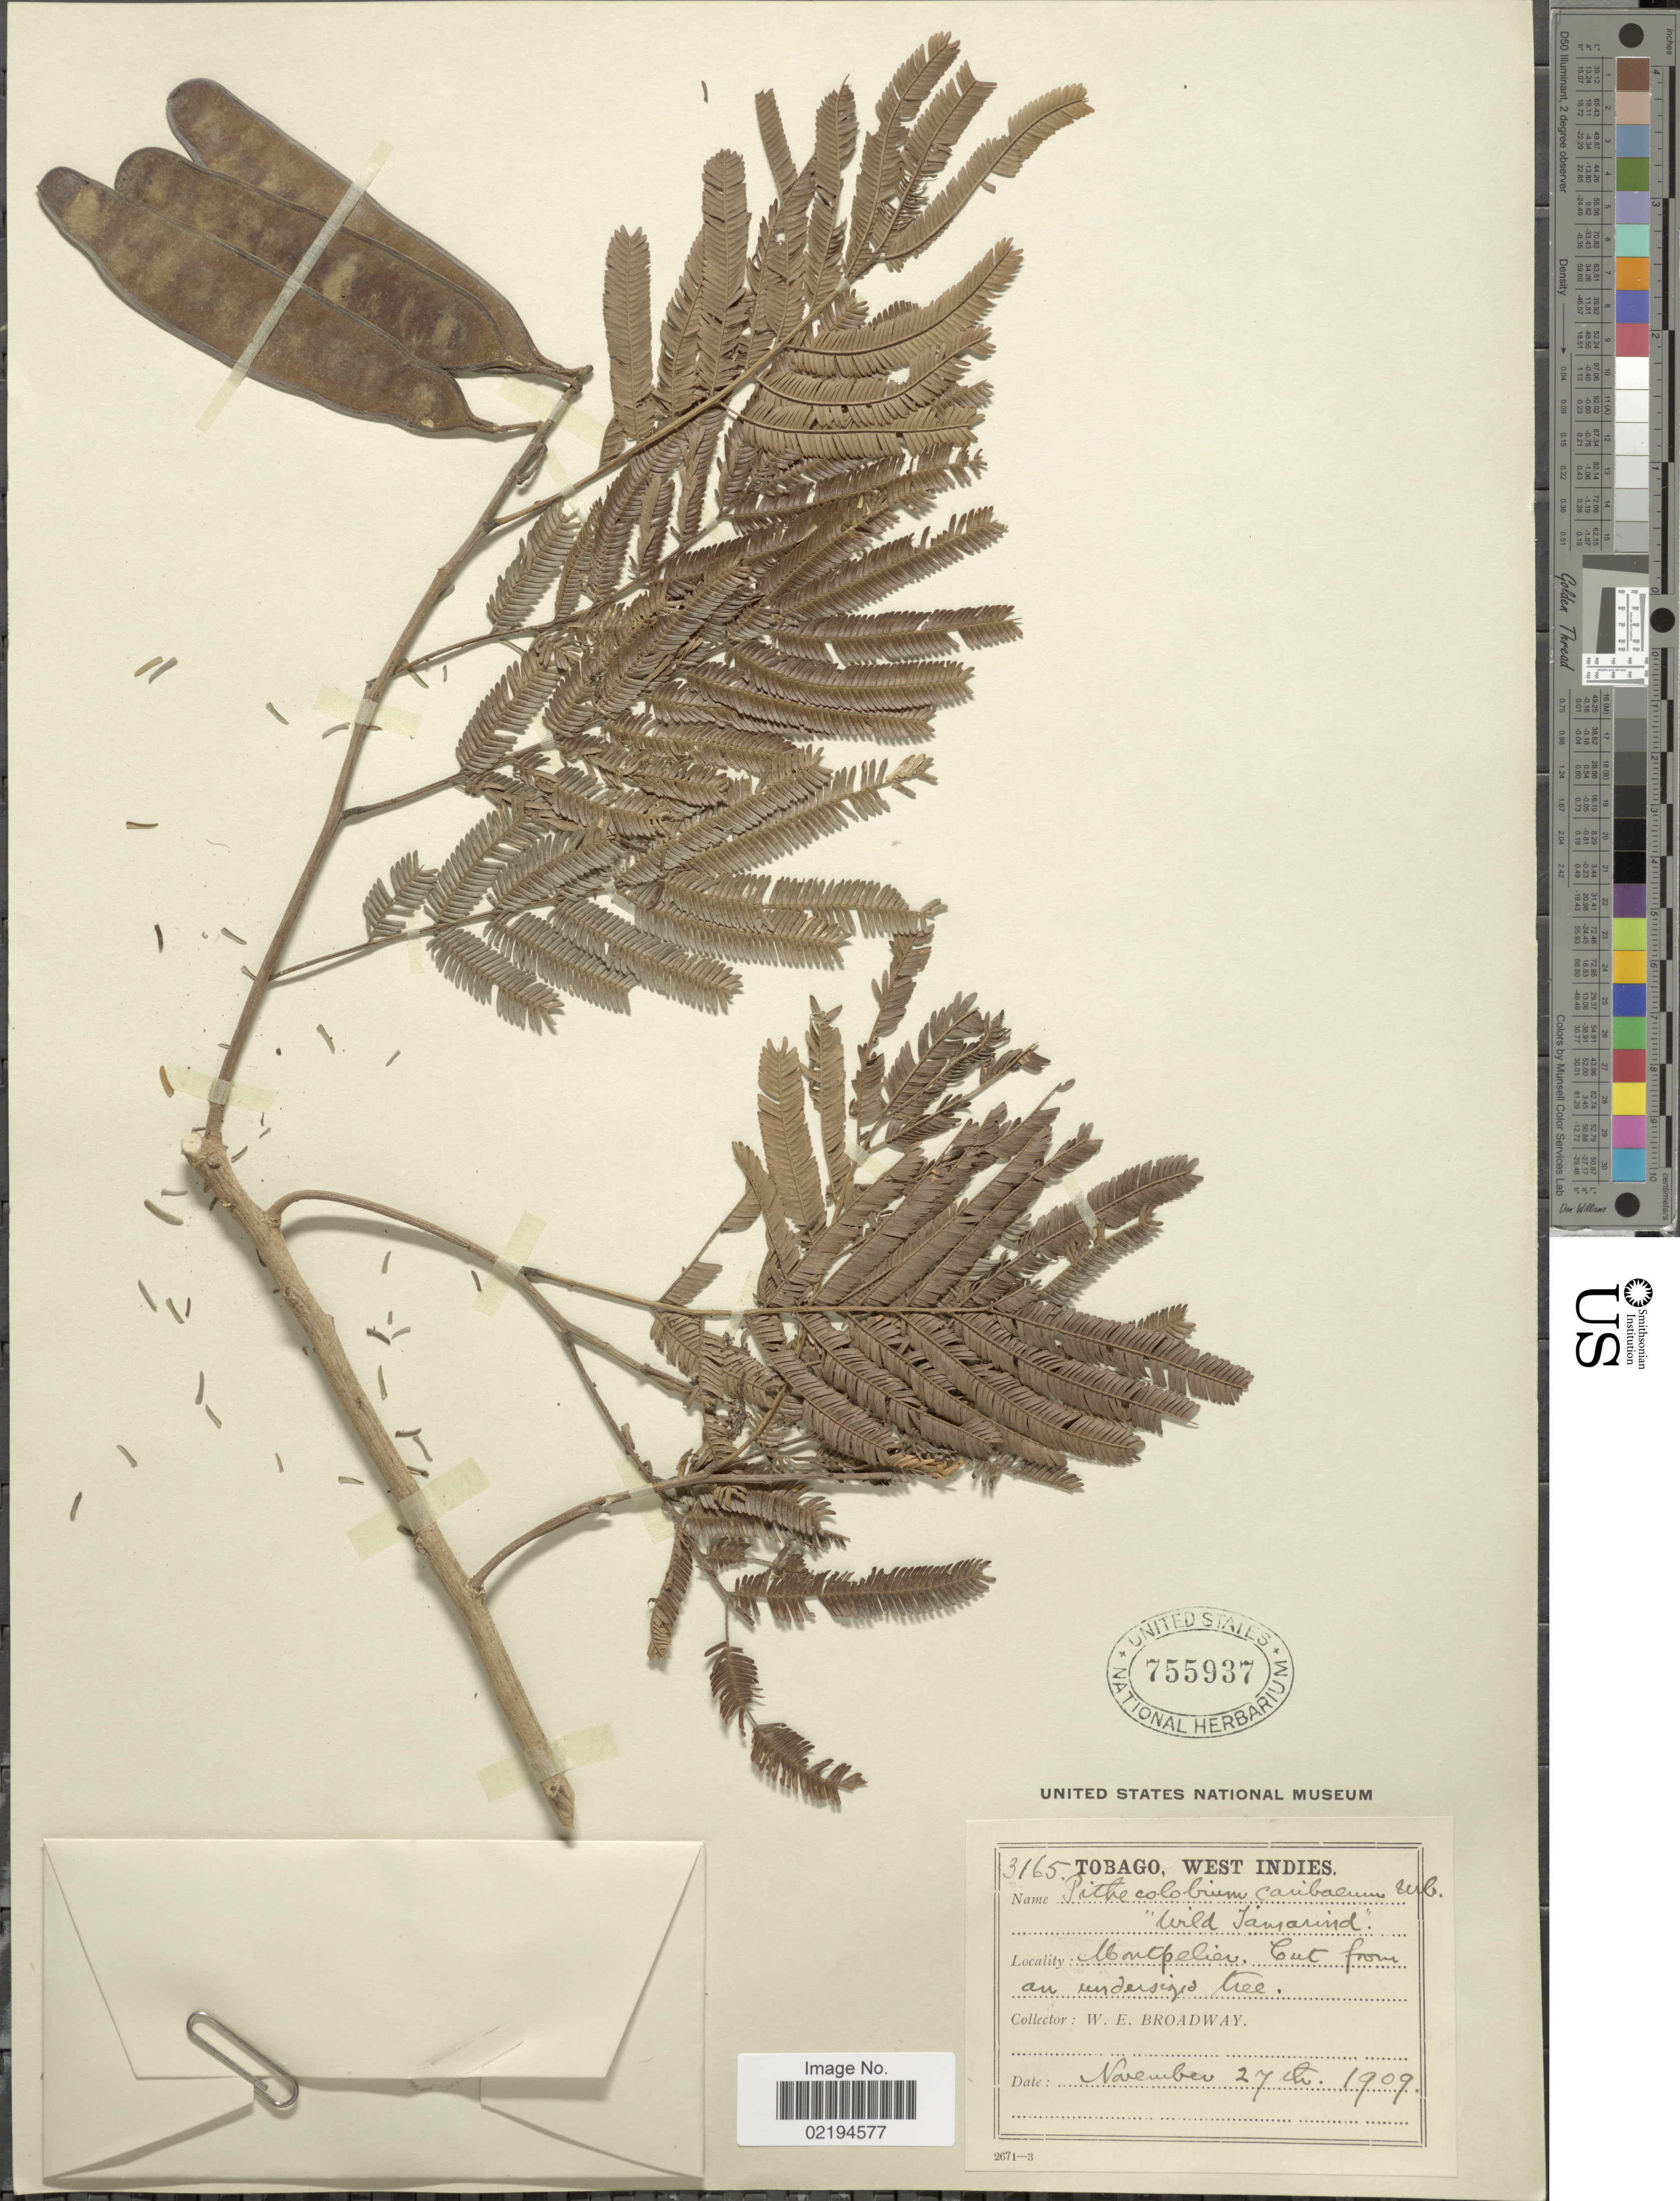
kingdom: Plantae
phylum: Tracheophyta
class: Magnoliopsida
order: Fabales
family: Fabaceae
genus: Pseudalbizzia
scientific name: Pseudalbizzia niopoides var. niopoides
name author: (Spruce ex Benth.) Koenen & Duno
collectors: W. E. Broadway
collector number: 3165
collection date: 1909-11-27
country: Trinidad and Tobago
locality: Tobago, Montpellier, cut from an undersized tree.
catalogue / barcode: US 755937